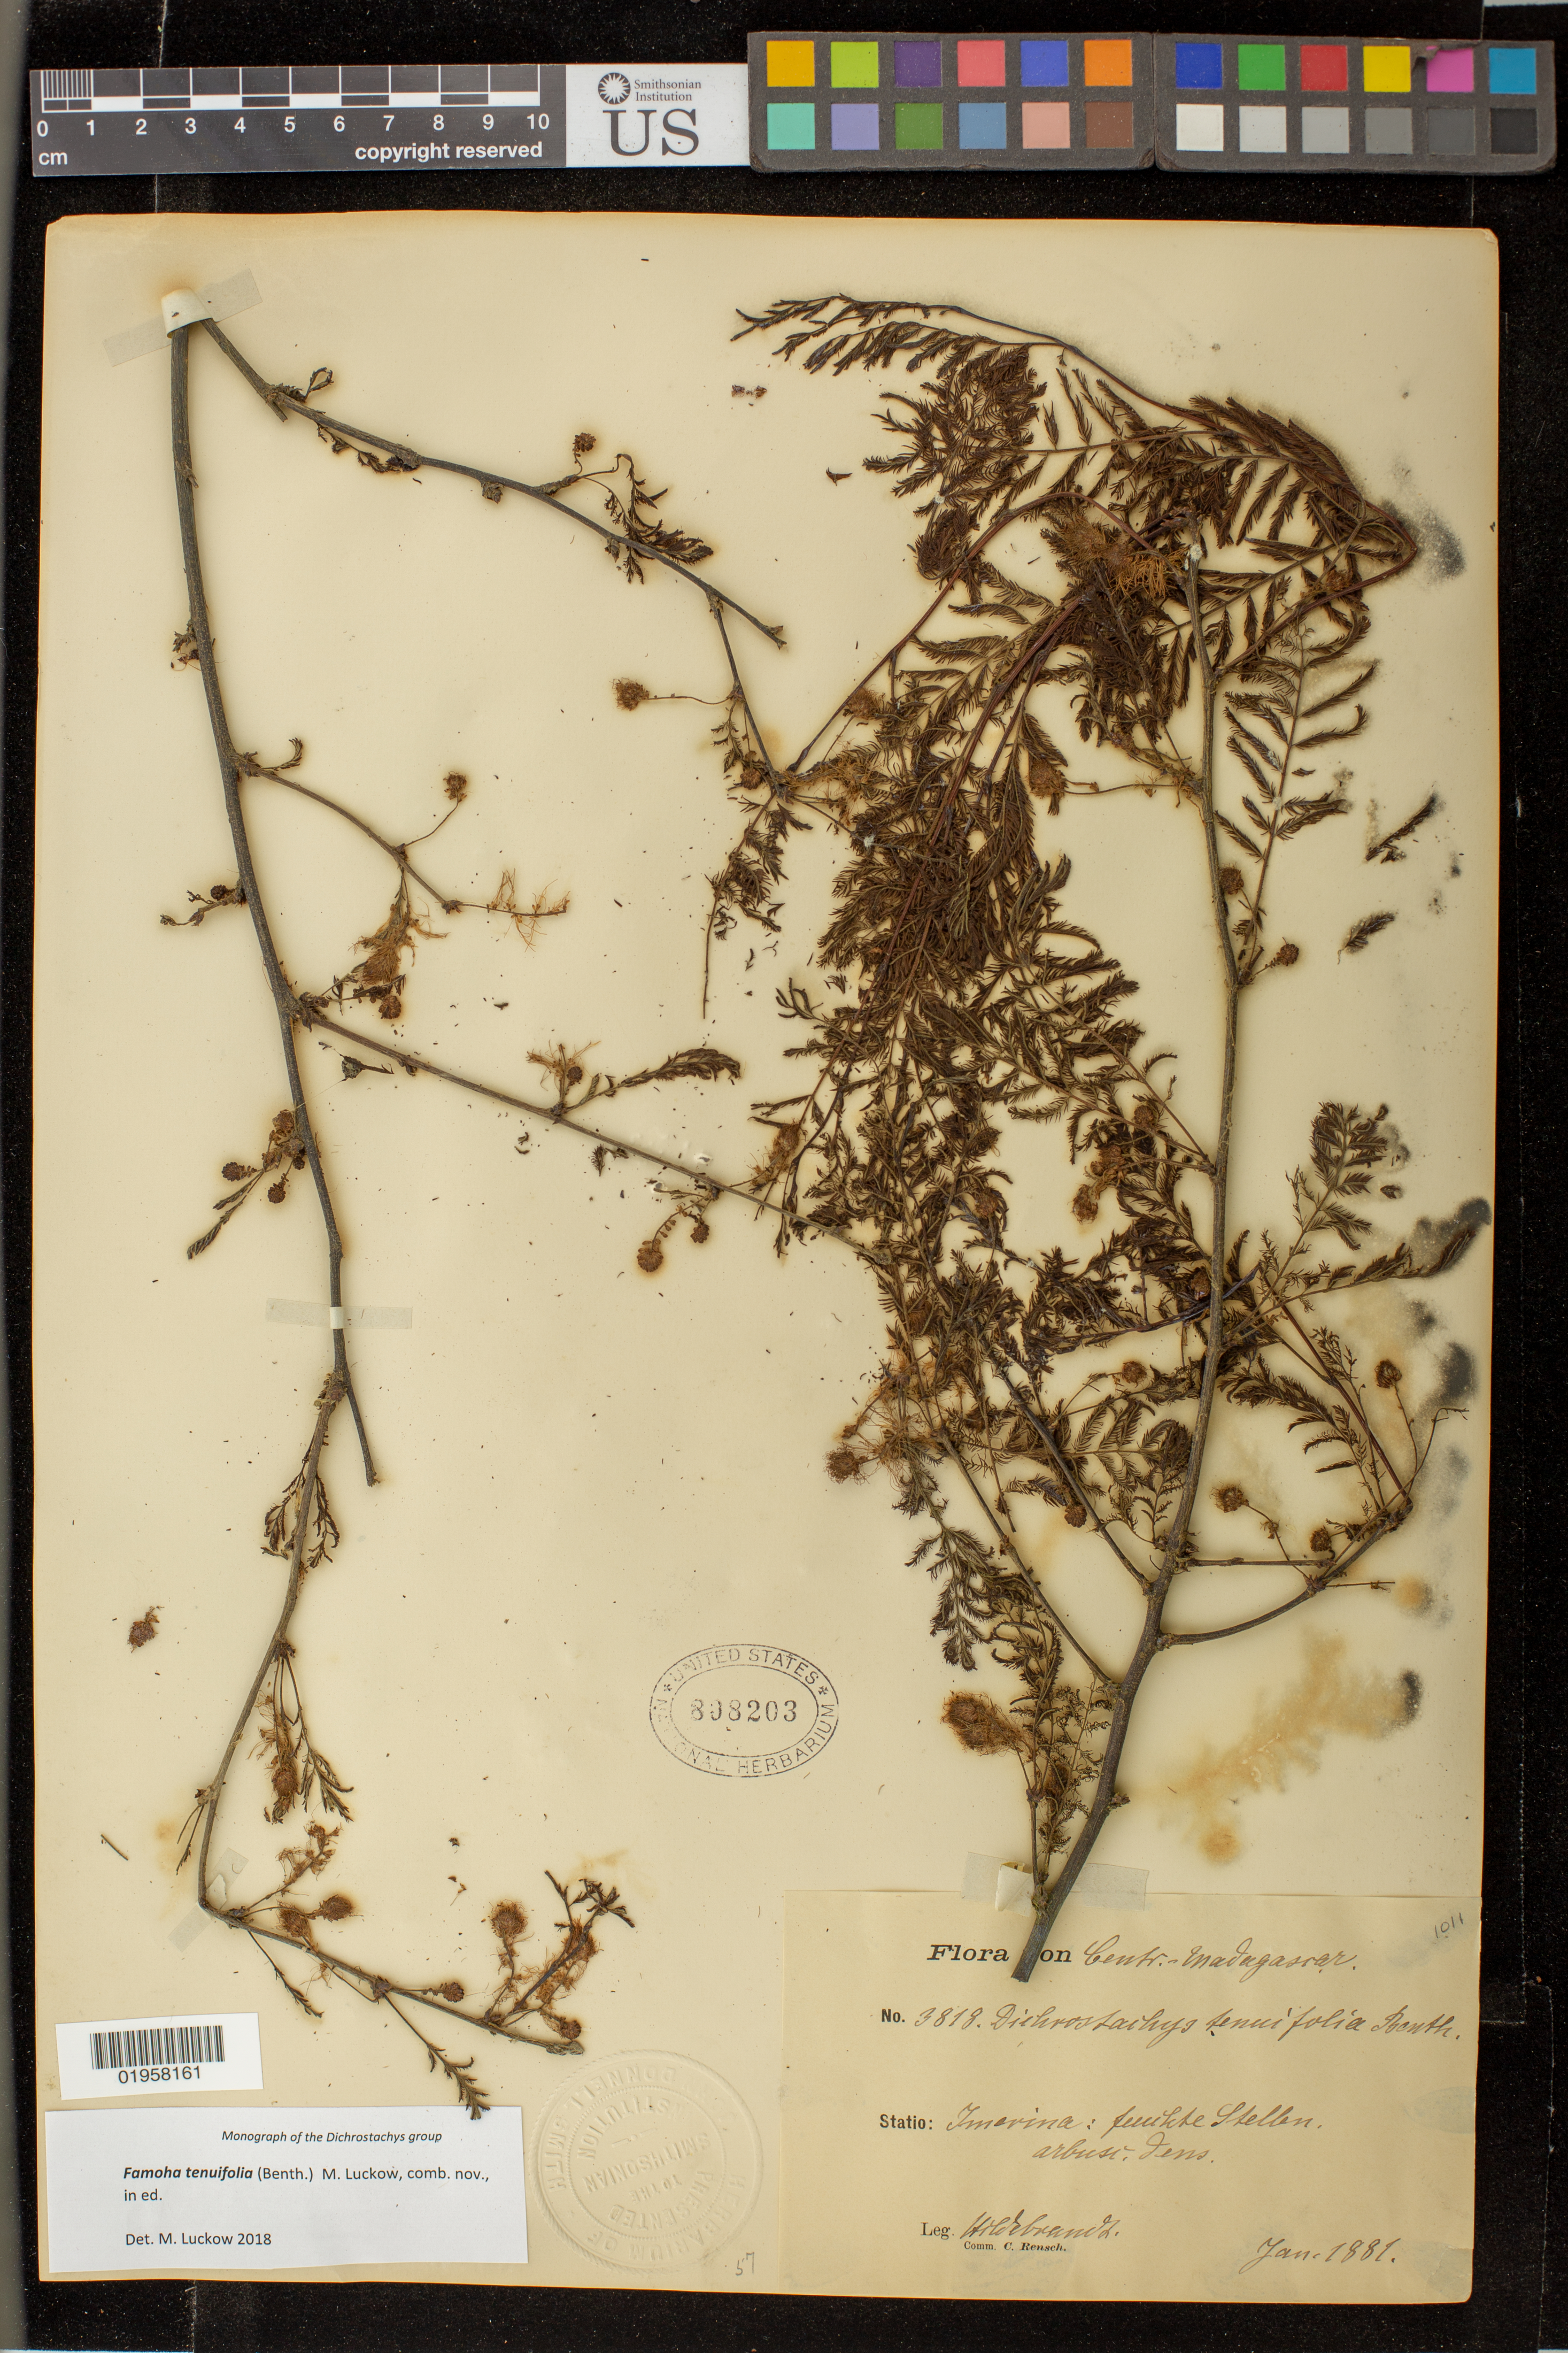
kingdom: Plantae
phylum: Tracheophyta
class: Magnoliopsida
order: Fabales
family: Fabaceae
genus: Dichrostachys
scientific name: Dichrostachys tenuifolia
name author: Benth.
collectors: C. Rensch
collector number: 3818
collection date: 1881-01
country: Madagascar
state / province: Alaotra Mangoro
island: Madagascar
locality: Tananarive [?]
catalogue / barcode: US 808203